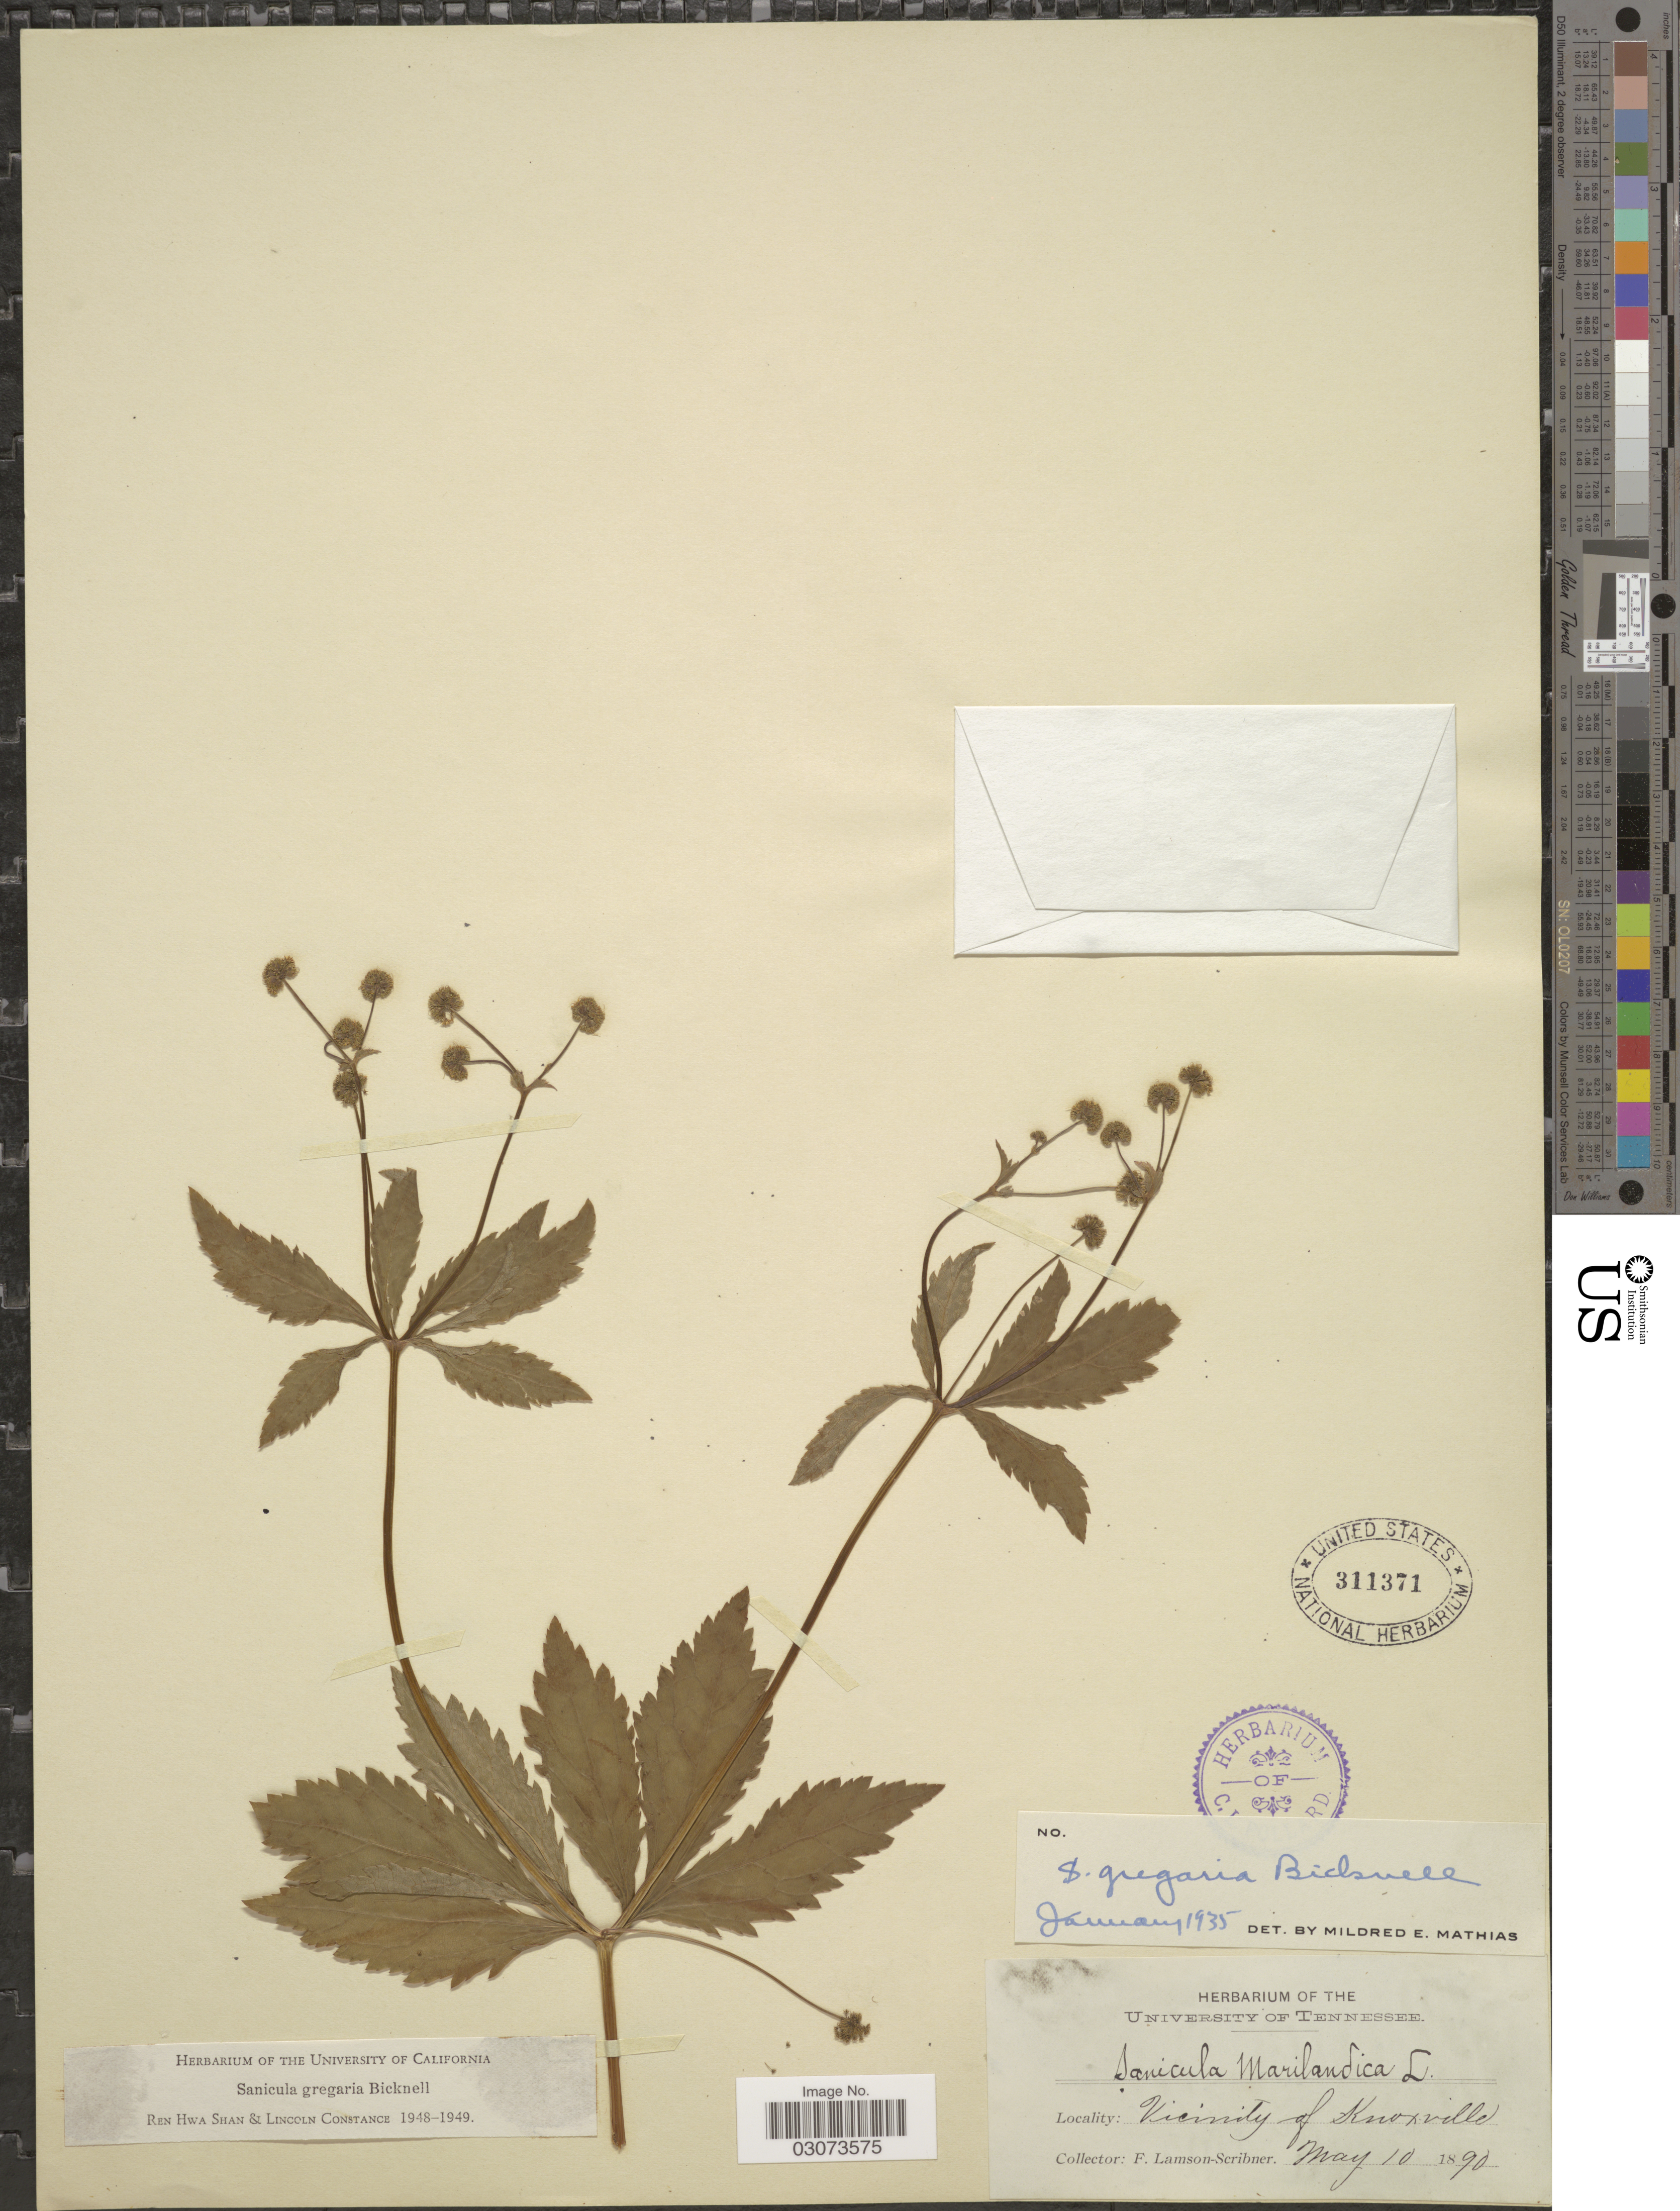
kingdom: Plantae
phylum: Tracheophyta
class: Magnoliopsida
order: Apiales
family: Apiaceae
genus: Sanicula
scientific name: Sanicula gregaria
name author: E.P. Bicknell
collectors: F. Lamson-Scribner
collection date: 1890-05-10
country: United States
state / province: Tennessee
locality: Vicinity of Knoxville.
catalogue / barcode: US 311371